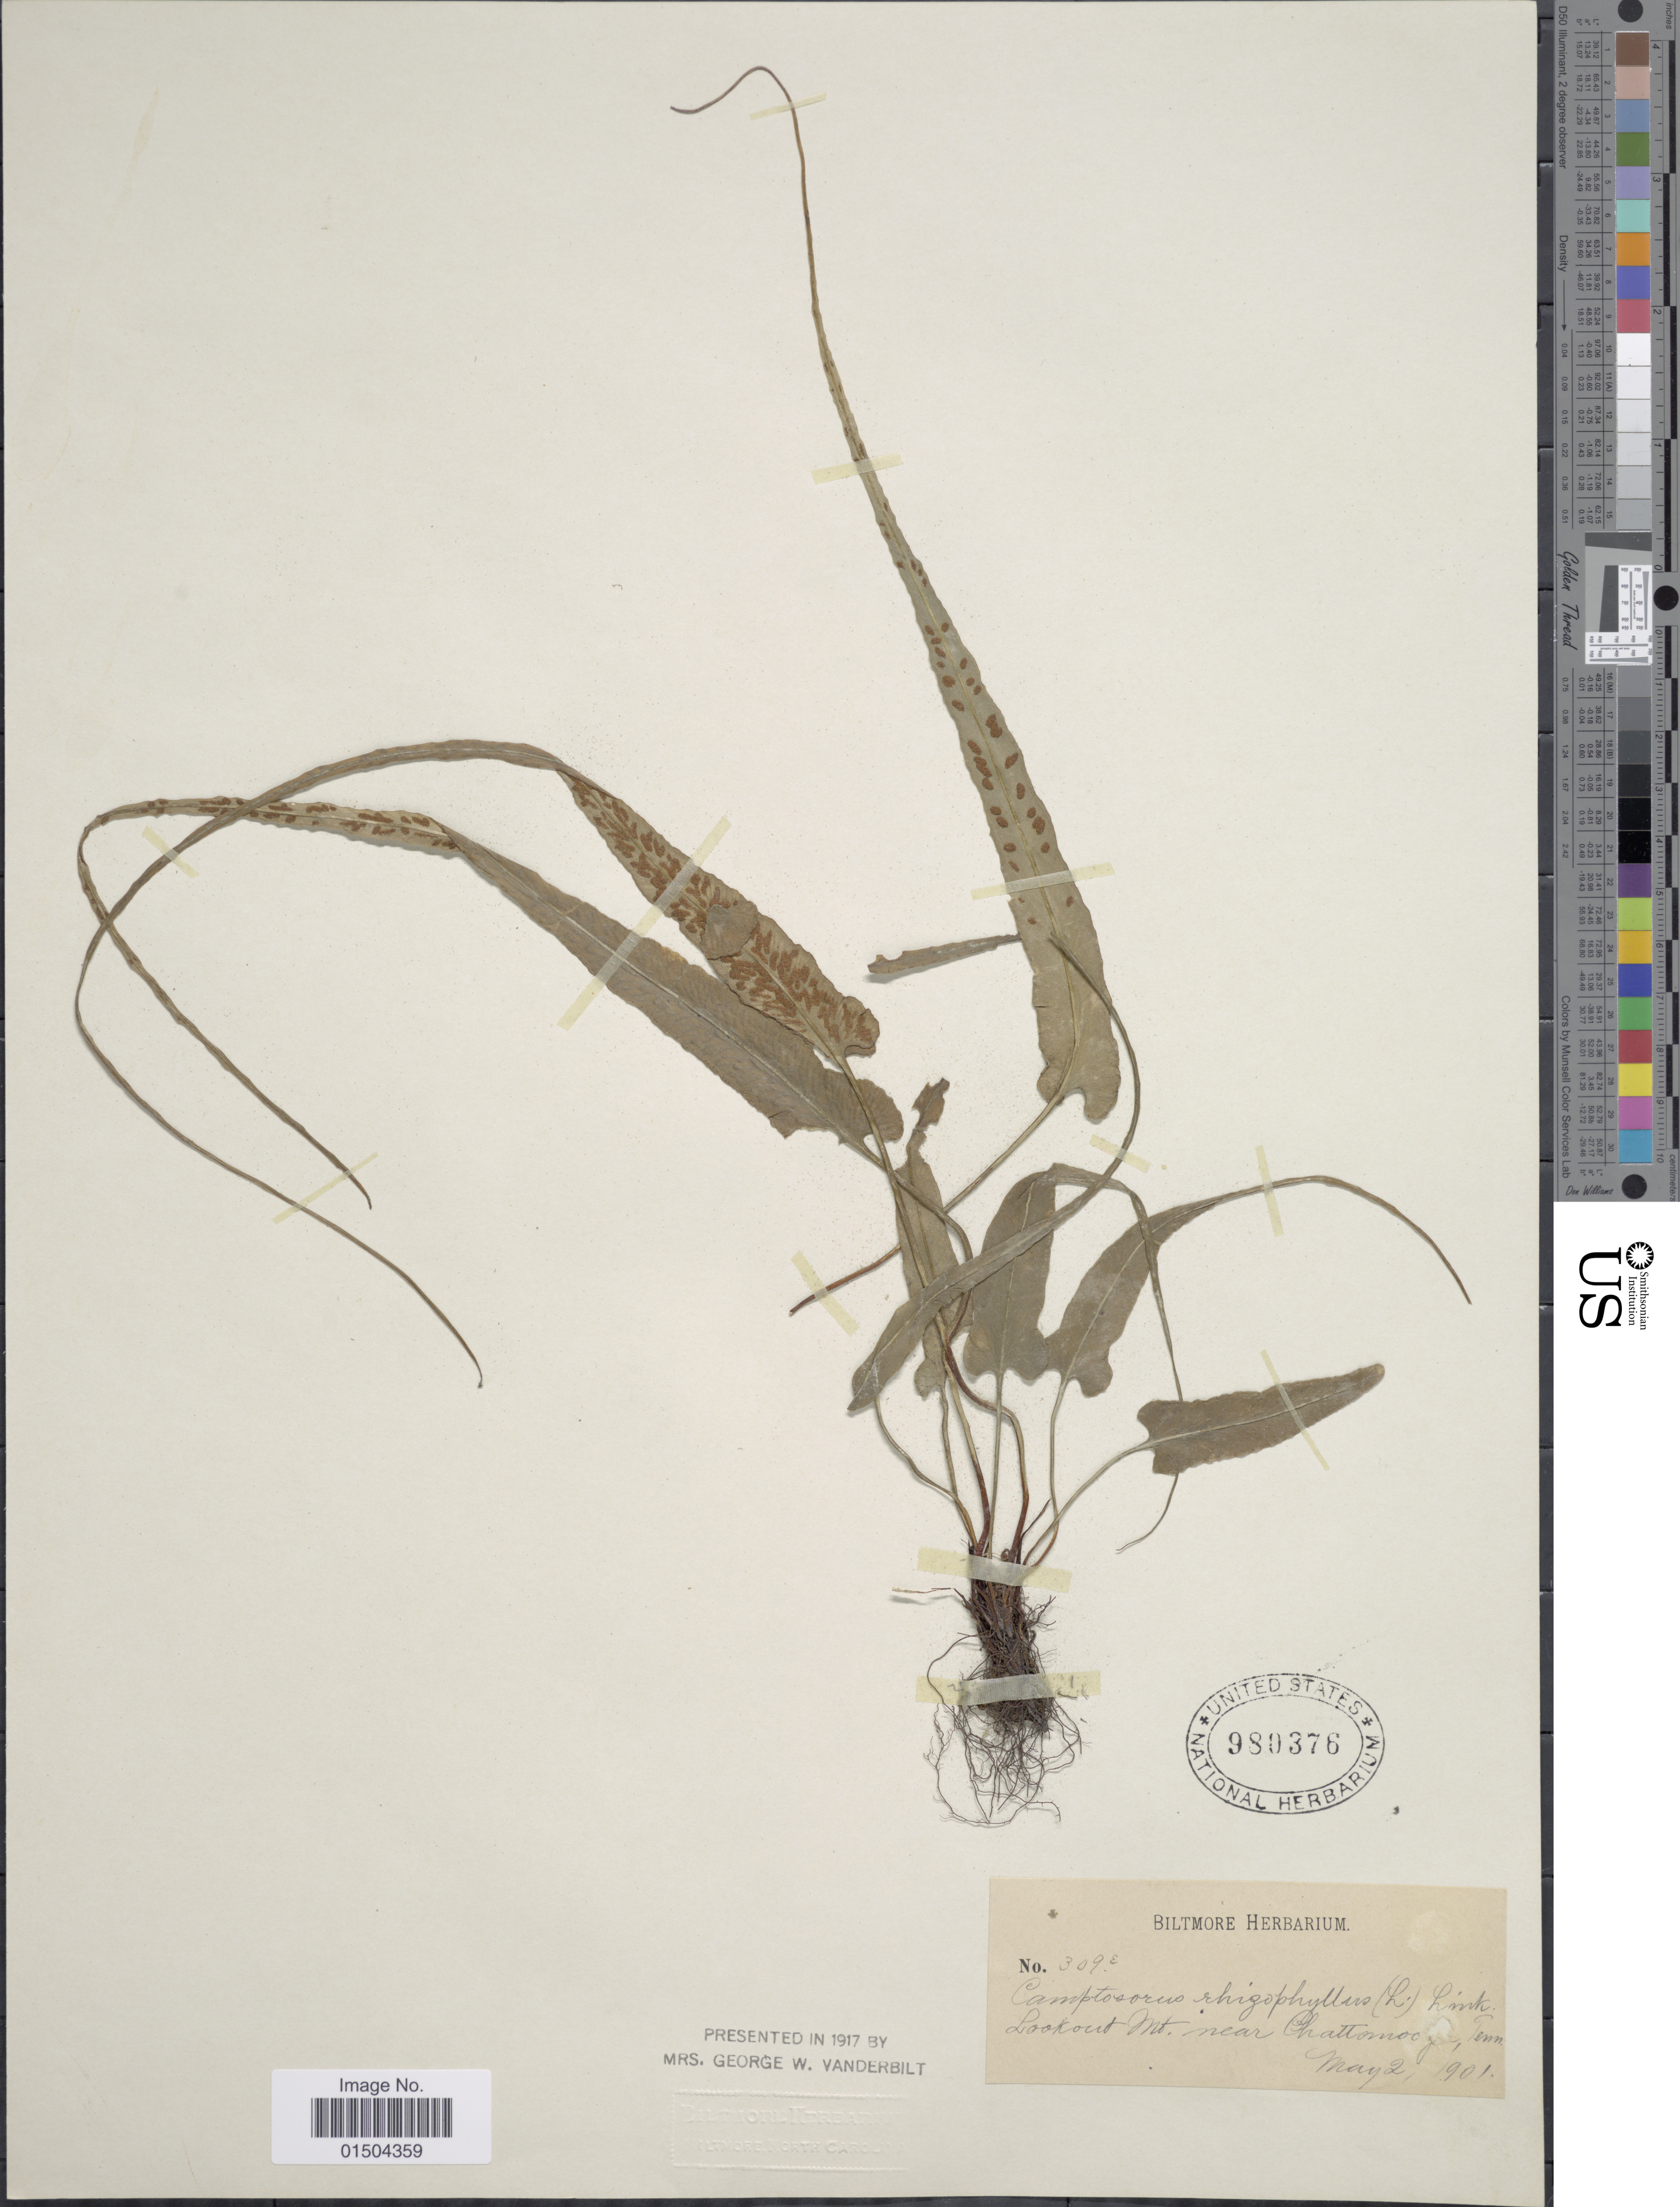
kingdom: Plantae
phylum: Tracheophyta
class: Polypodiopsida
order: Polypodiales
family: Aspleniaceae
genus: Asplenium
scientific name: Asplenium rhizophyllum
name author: L.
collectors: ex herb. Biltmore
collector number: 309e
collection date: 1901-05-02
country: United States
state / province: Tennessee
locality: Lookout Mt. near Chattanooga.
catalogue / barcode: US 980376